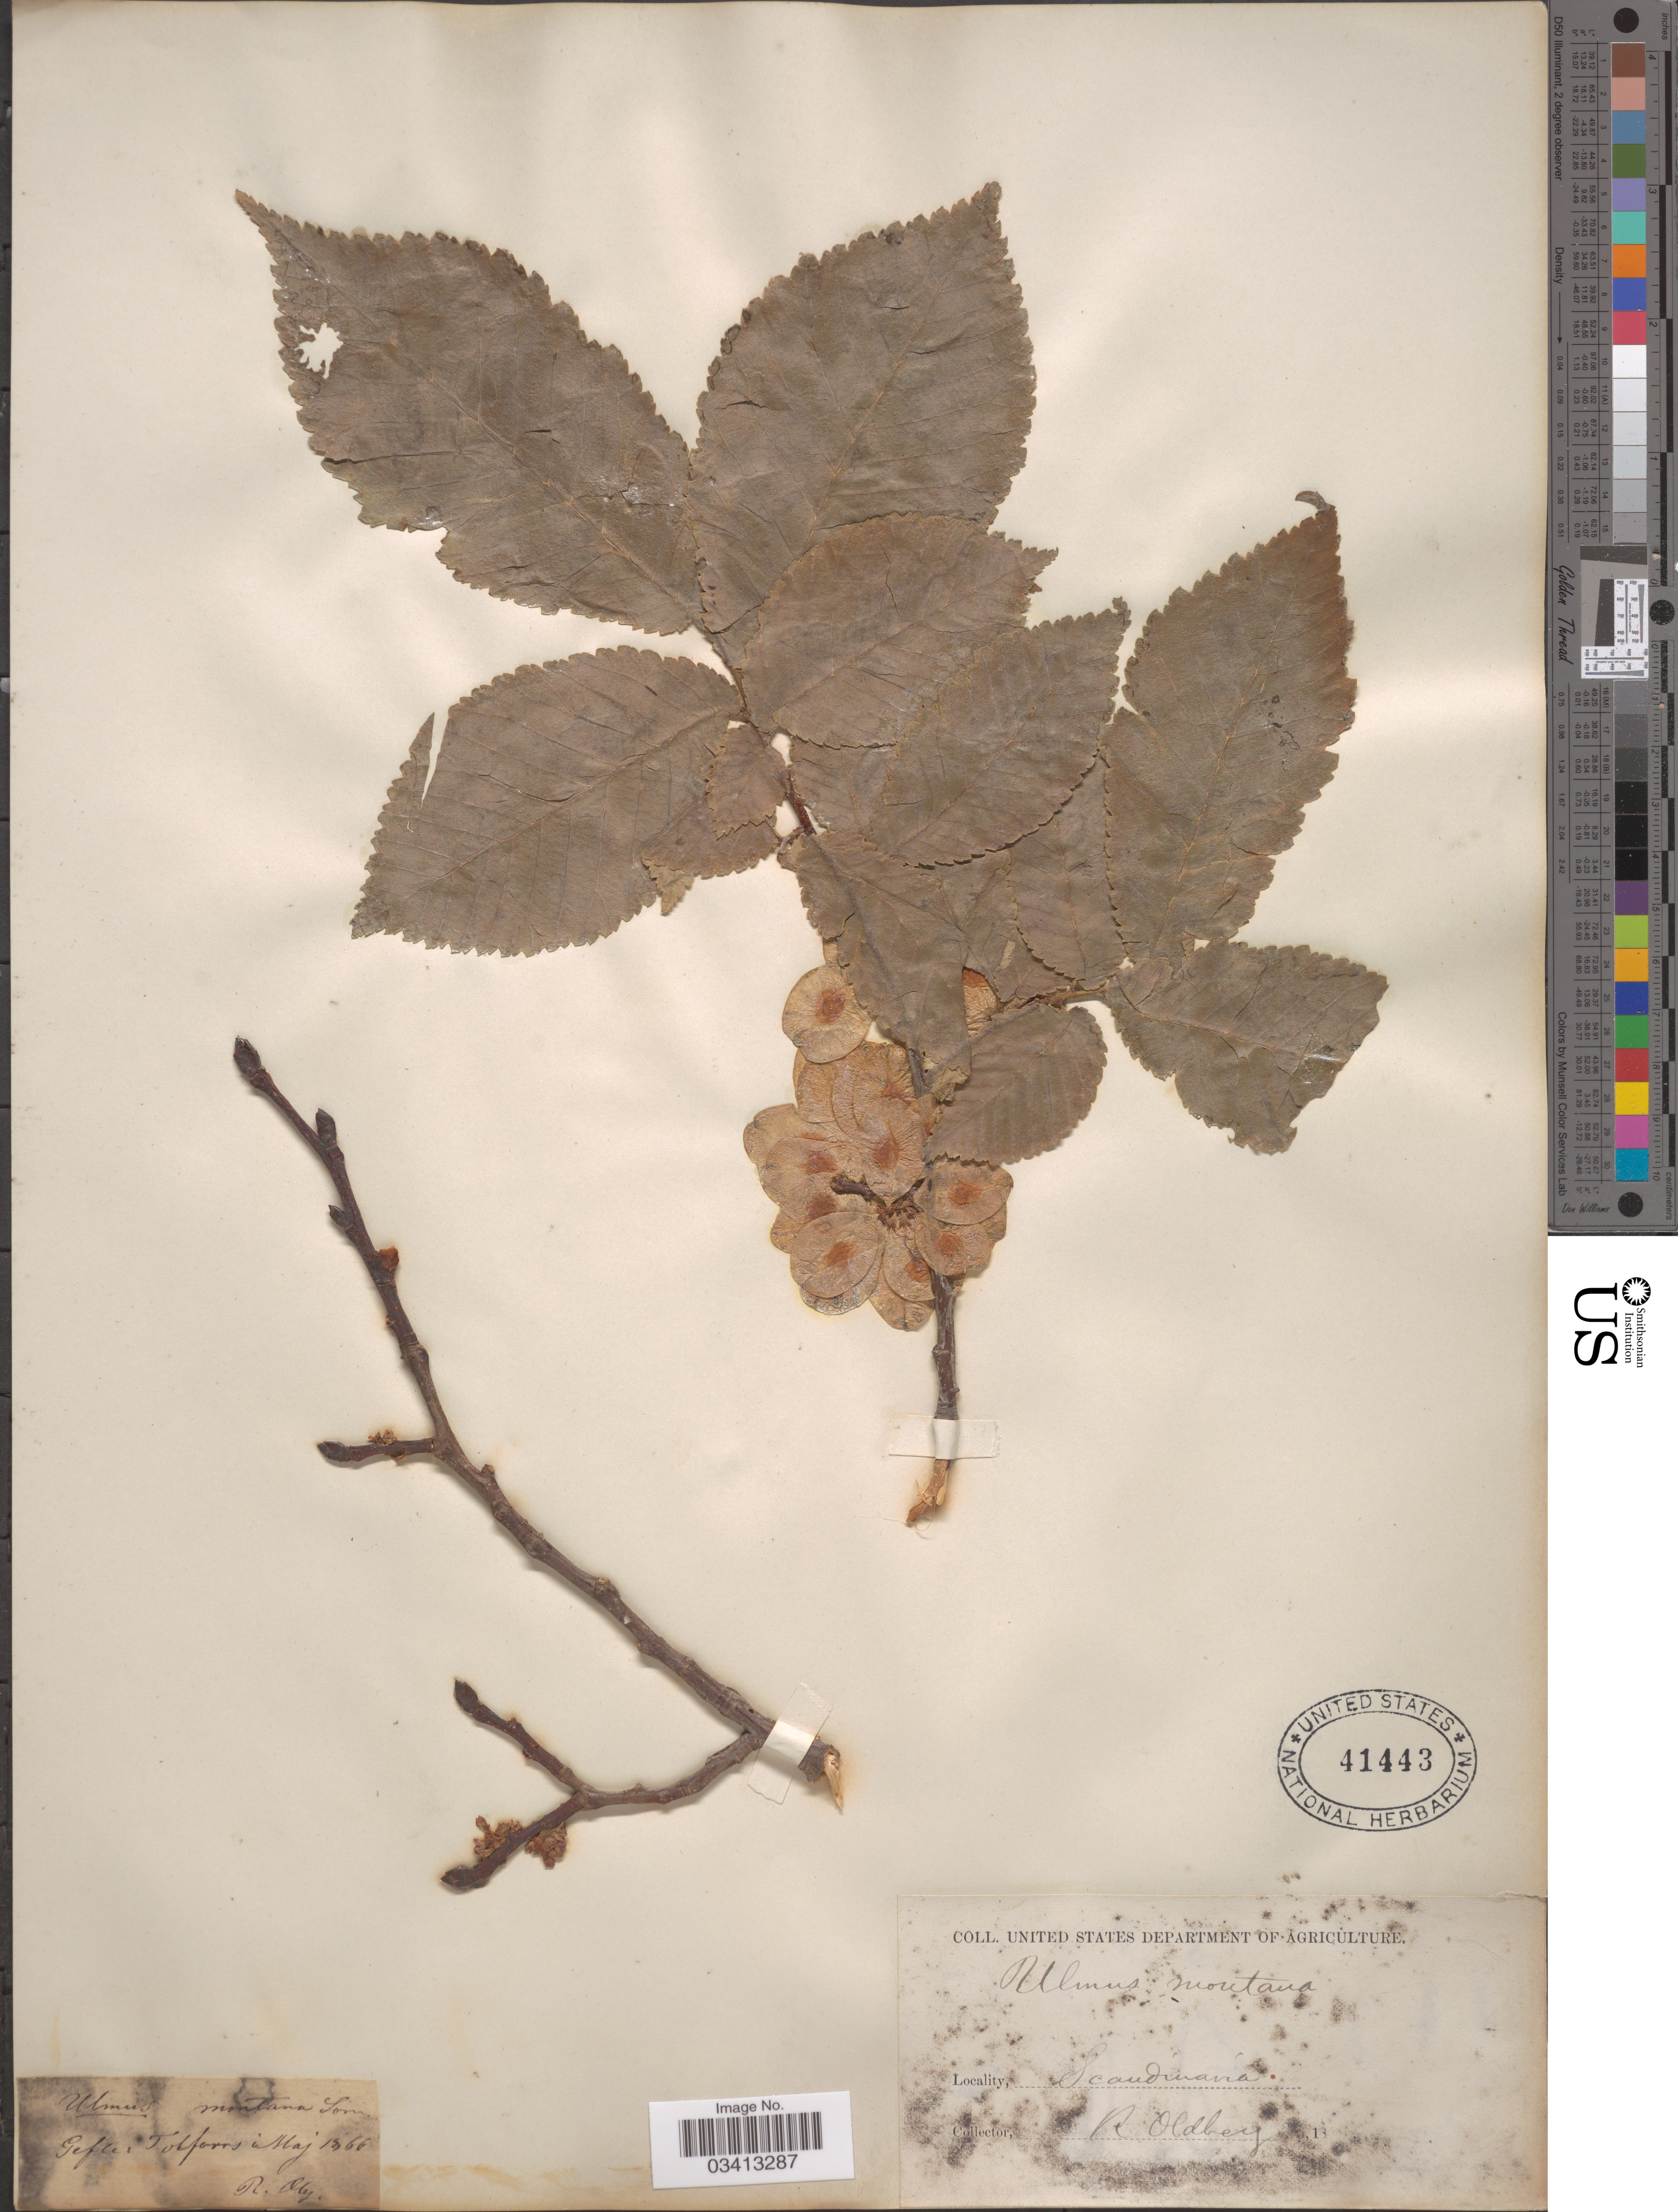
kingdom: Plantae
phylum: Tracheophyta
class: Magnoliopsida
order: Rosales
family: Ulmaceae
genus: Ulmus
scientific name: Ulmus glabra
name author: Huds.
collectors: R. Oldberg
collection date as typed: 18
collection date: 1866-05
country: Sweden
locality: Gefle, Tolvforrs [ = Tolvfors].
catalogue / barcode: US 41443